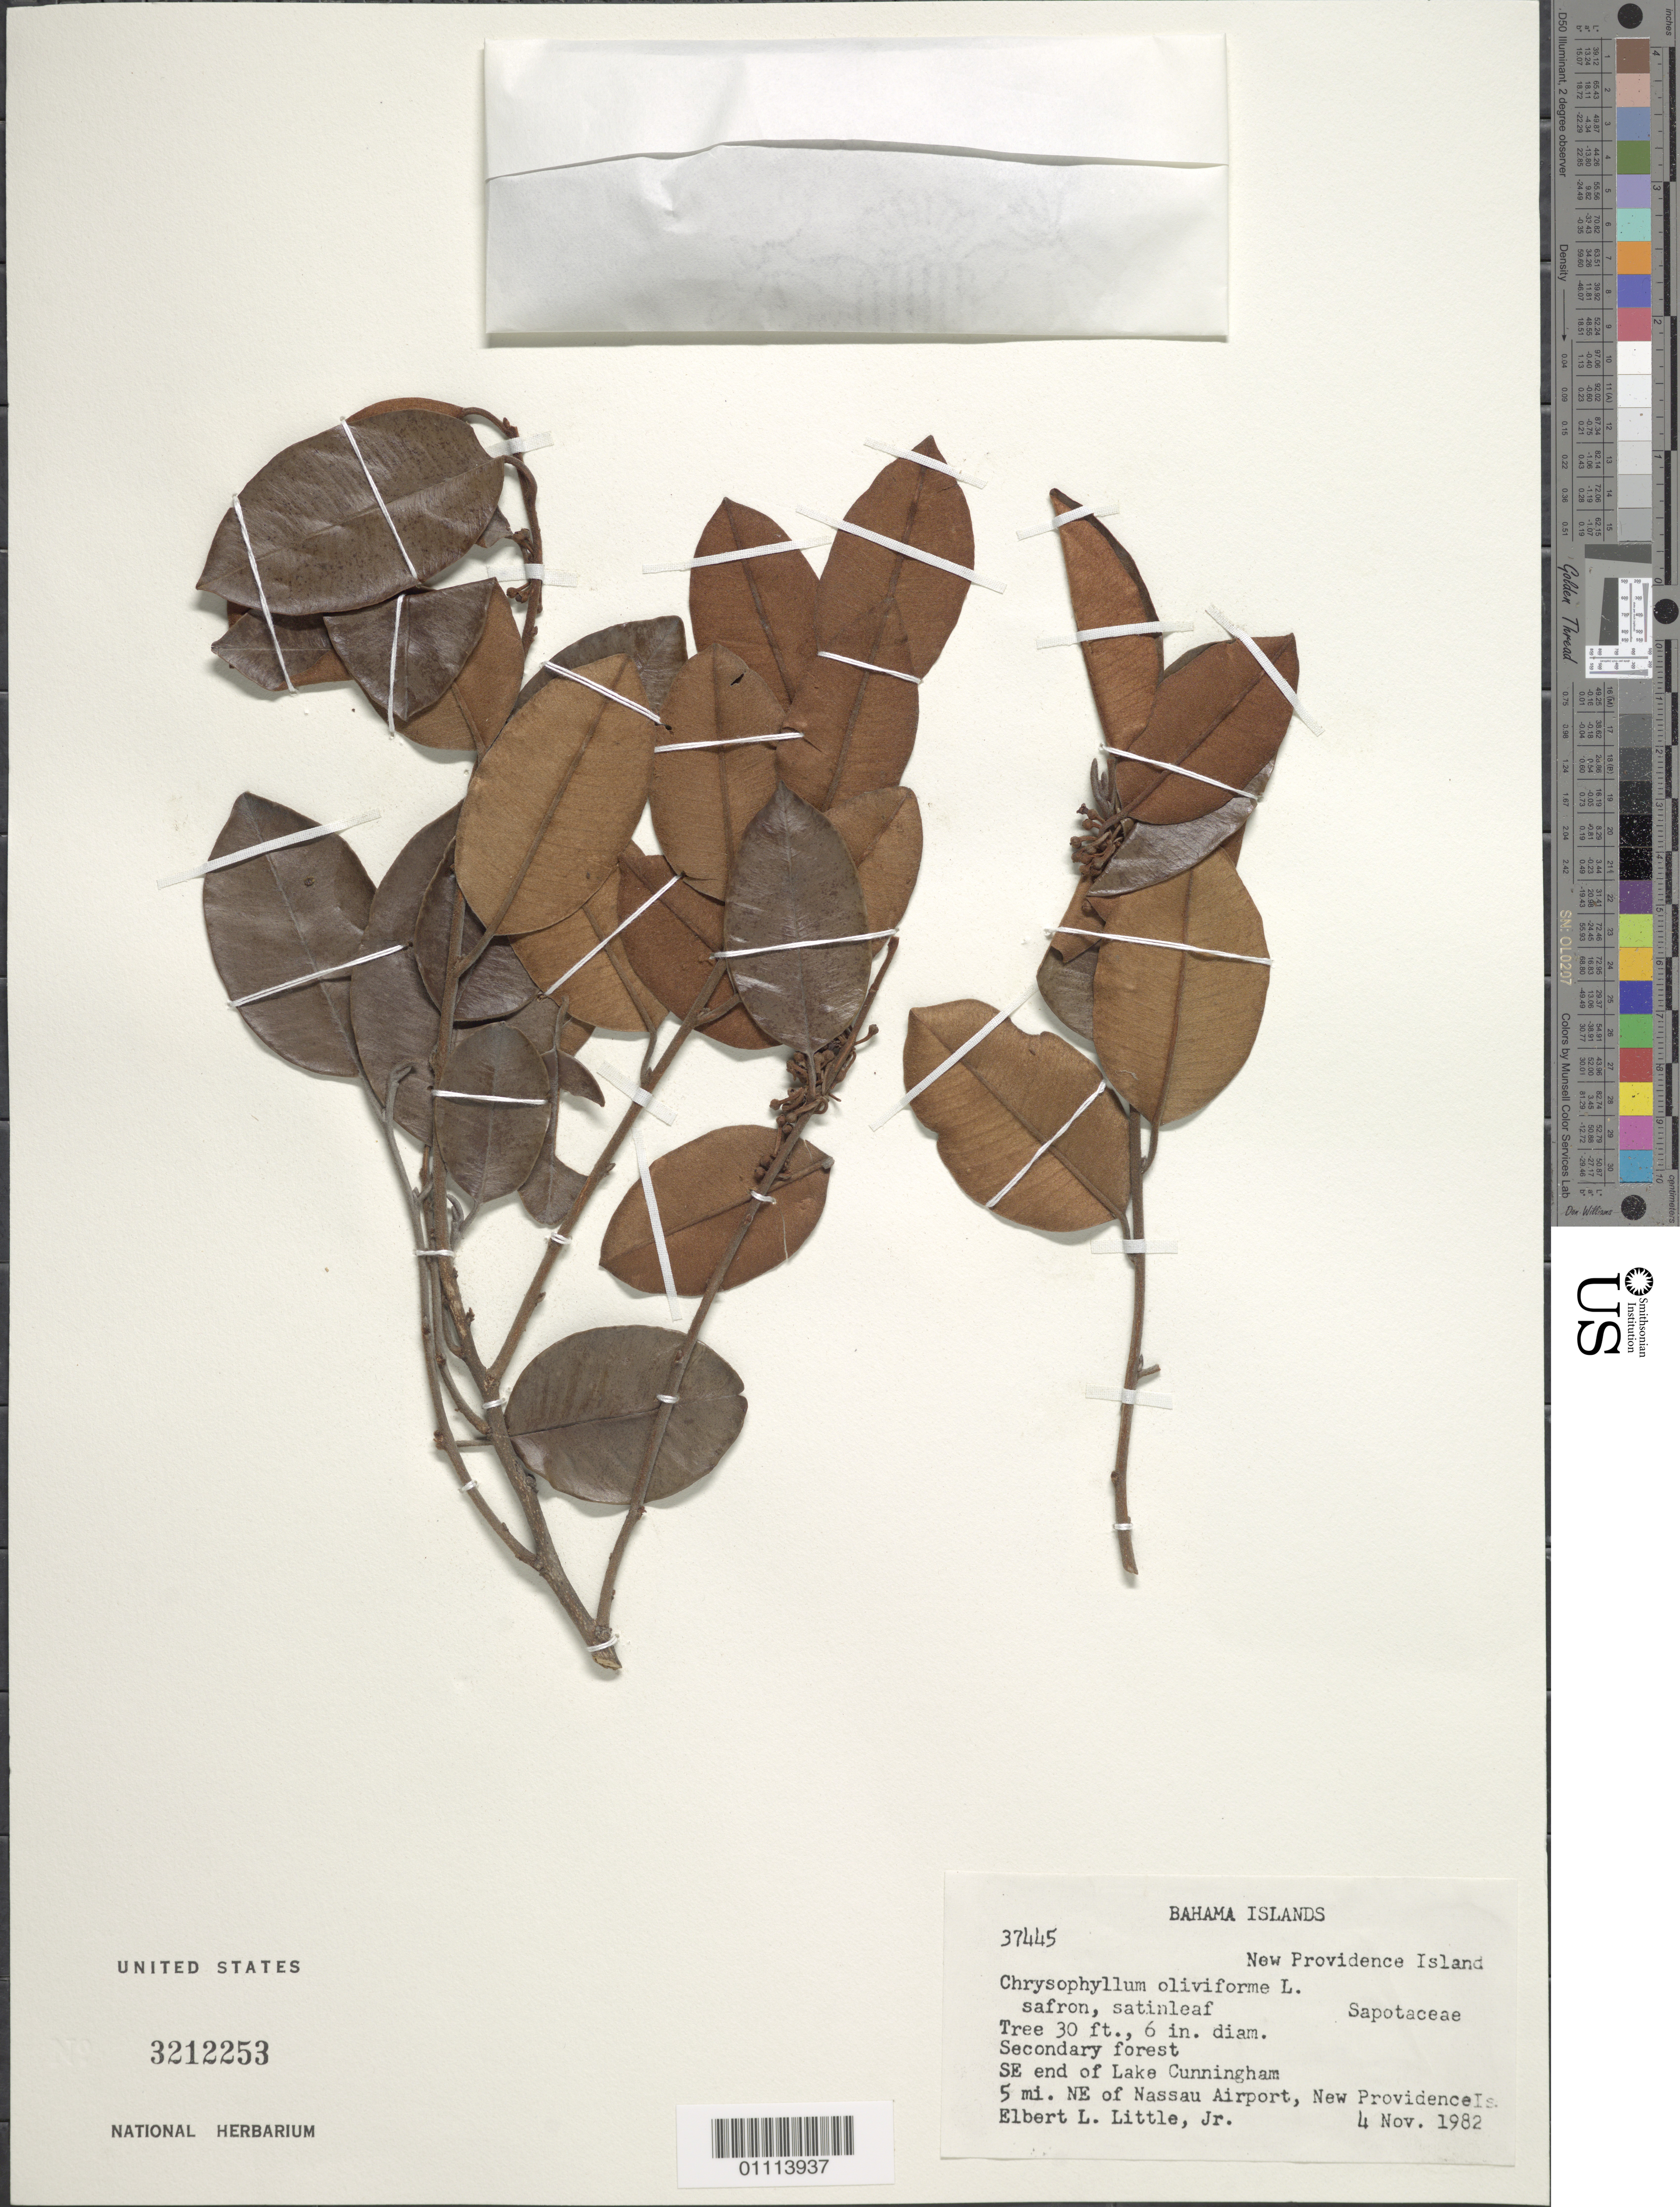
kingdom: Plantae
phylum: Tracheophyta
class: Magnoliopsida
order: Ericales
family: Sapotaceae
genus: Chrysophyllum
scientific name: Chrysophyllum oliviforme var. typicum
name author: Cronq.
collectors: E. L. Little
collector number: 37445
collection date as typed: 04 Nov 1982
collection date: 1982-11-04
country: Bahamas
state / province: New Providence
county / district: Nassau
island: New Providence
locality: Secondary Forest, SE end of Lake Cunningham, 5 mi. NE of Nassau Airport, New Providence Is.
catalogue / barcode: US 3212253